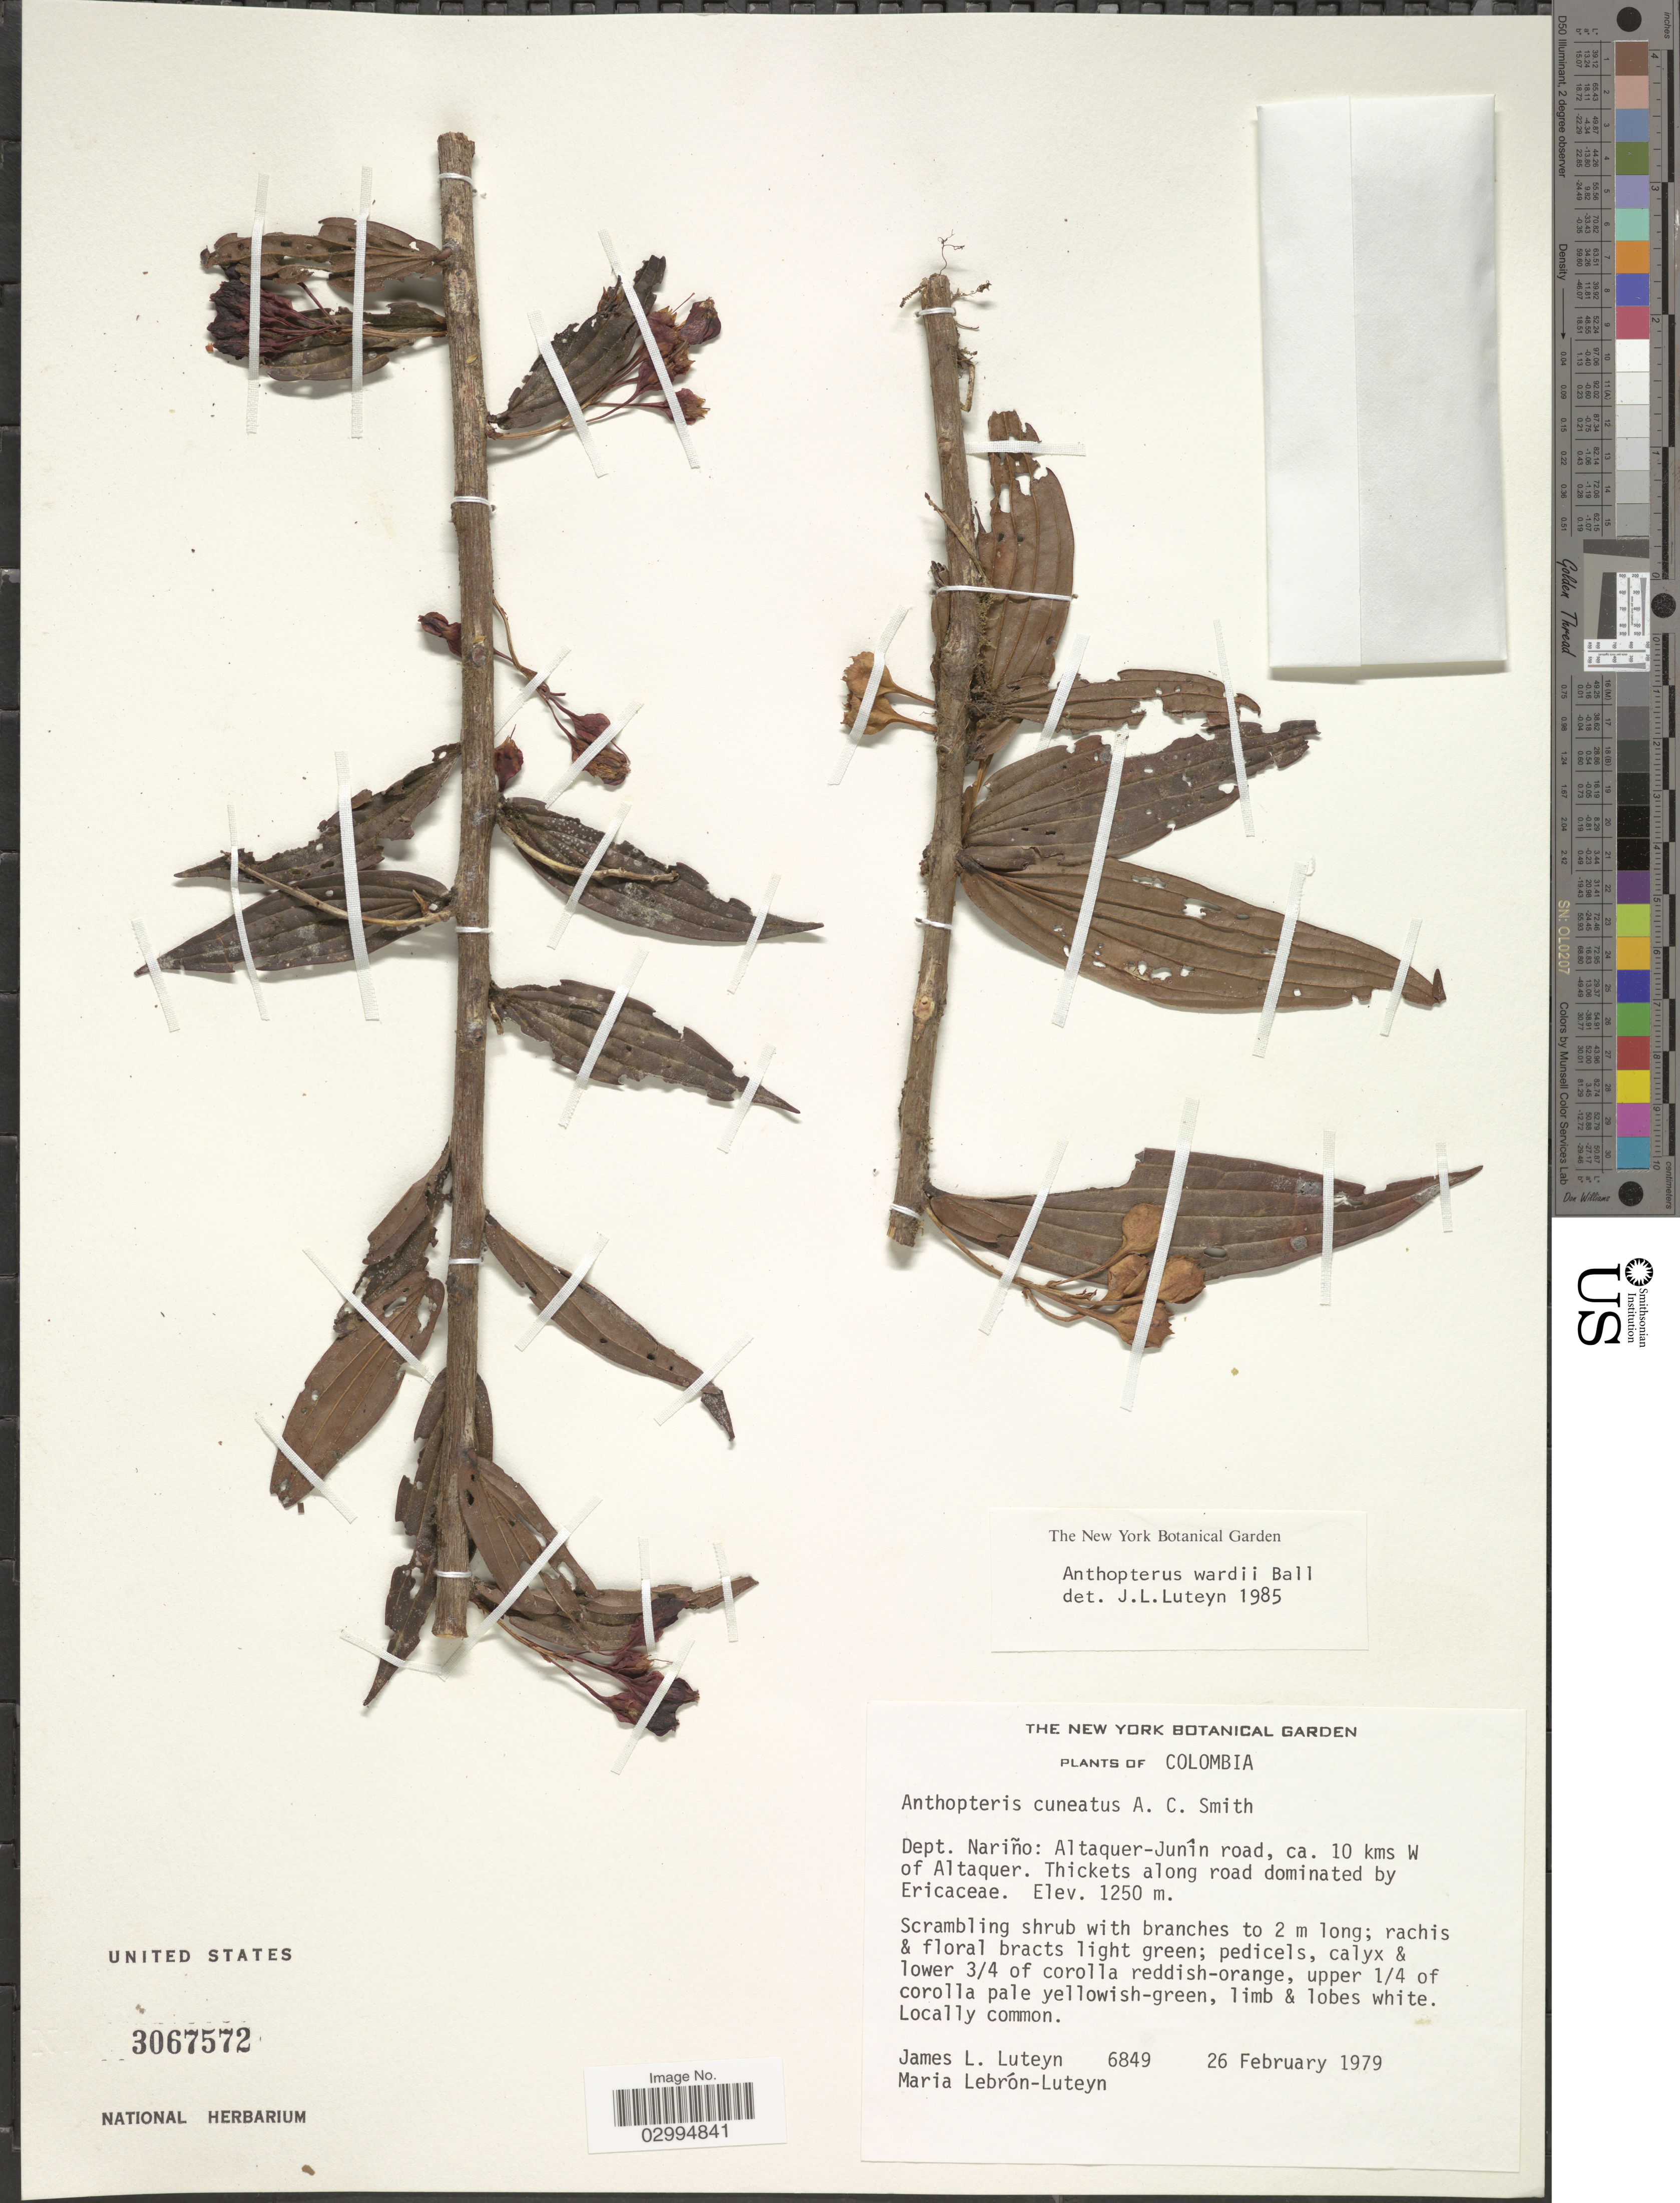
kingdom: Plantae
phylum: Tracheophyta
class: Magnoliopsida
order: Ericales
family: Ericaceae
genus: Anthopterus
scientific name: Anthopterus wardii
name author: Ball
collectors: J. Luteyn & M. L. Lebrón-Luteyn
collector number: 6849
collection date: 1979-02-26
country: Colombia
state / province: Nariño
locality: Dept. Nariño: Altaquer-Junín road, ca. 10 kms W of Altaquer.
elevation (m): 1250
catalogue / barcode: US 3067572